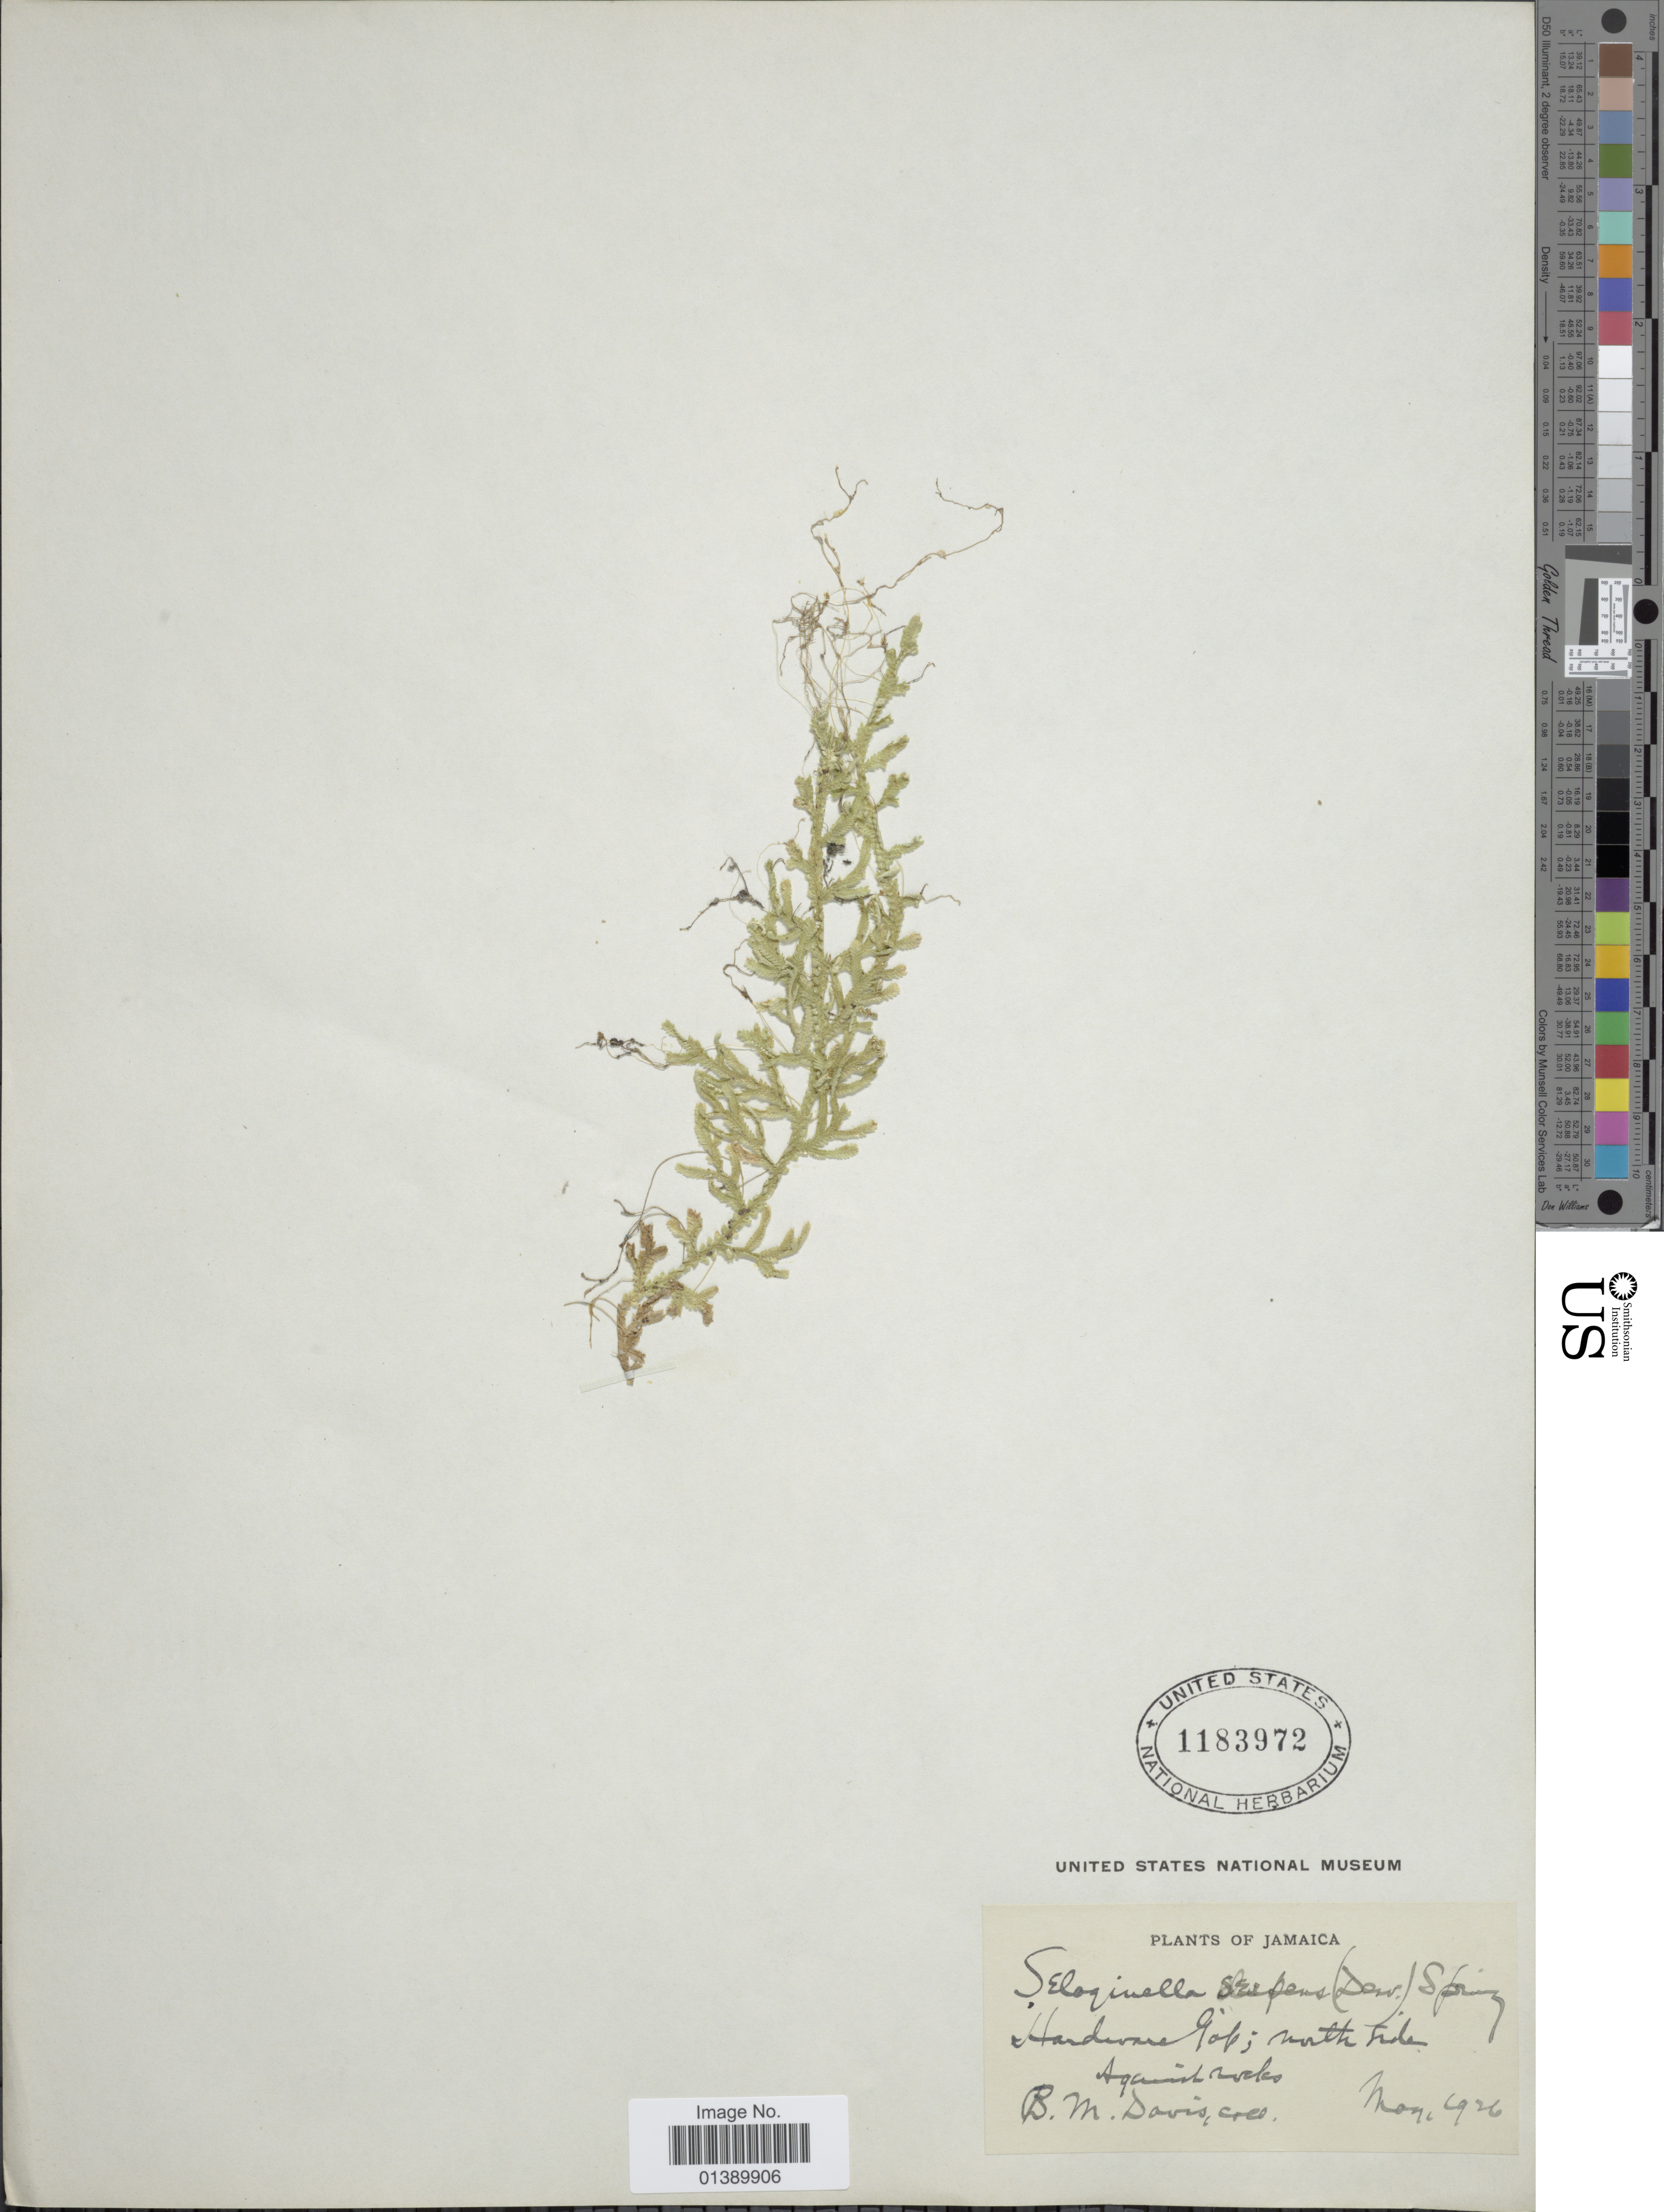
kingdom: Plantae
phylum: Tracheophyta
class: Lycopodiopsida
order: Selaginellales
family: Selaginellaceae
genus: Selaginella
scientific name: Selaginella serpens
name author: (Desv. ex Poir.) Spring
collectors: B. Davis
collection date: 1926-05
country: Jamaica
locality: Hardware Gap; north side A [illegible text]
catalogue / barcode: US 1183972